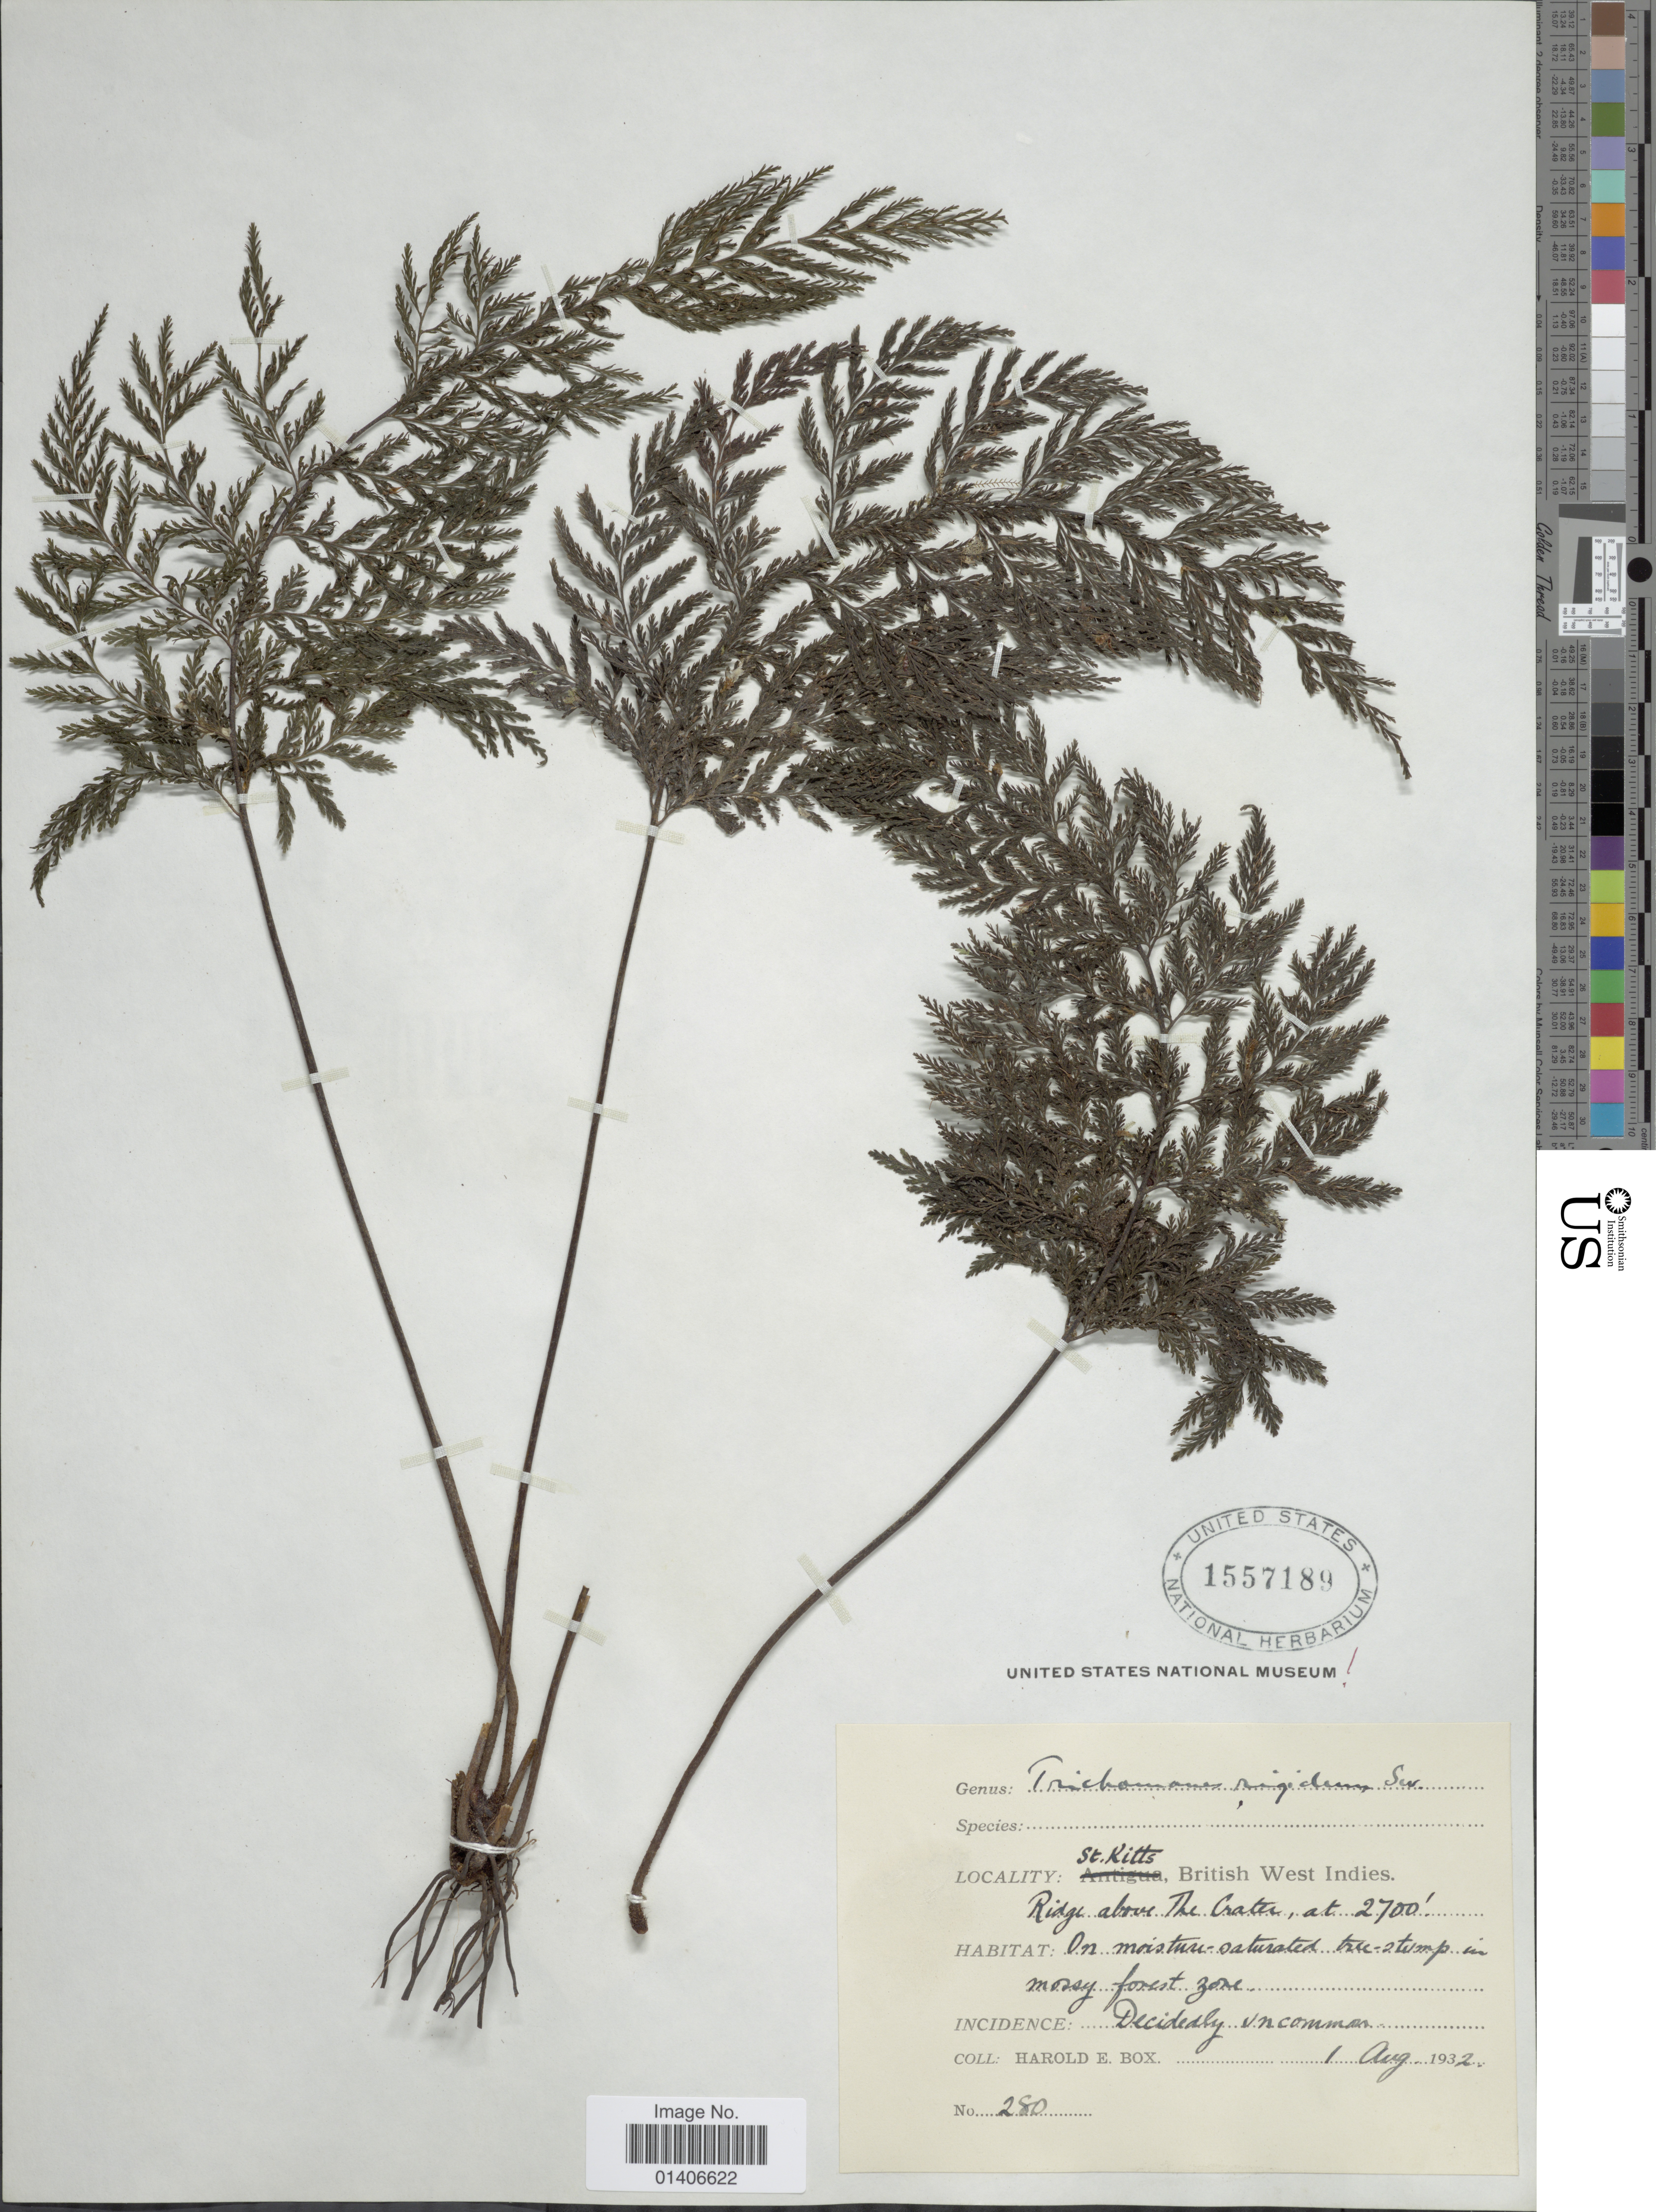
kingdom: Plantae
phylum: Tracheophyta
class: Polypodiopsida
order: Hymenophyllales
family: Hymenophyllaceae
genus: Abrodictyum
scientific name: Abrodictyum rigidum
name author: (Sw.) Ebihara & Dubuisson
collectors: H. E. Box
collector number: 280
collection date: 1932-08-01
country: St. Christopher-Nevis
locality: St Kitts, British West Indies, Ridge above The Crater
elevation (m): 823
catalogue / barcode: US 1557189